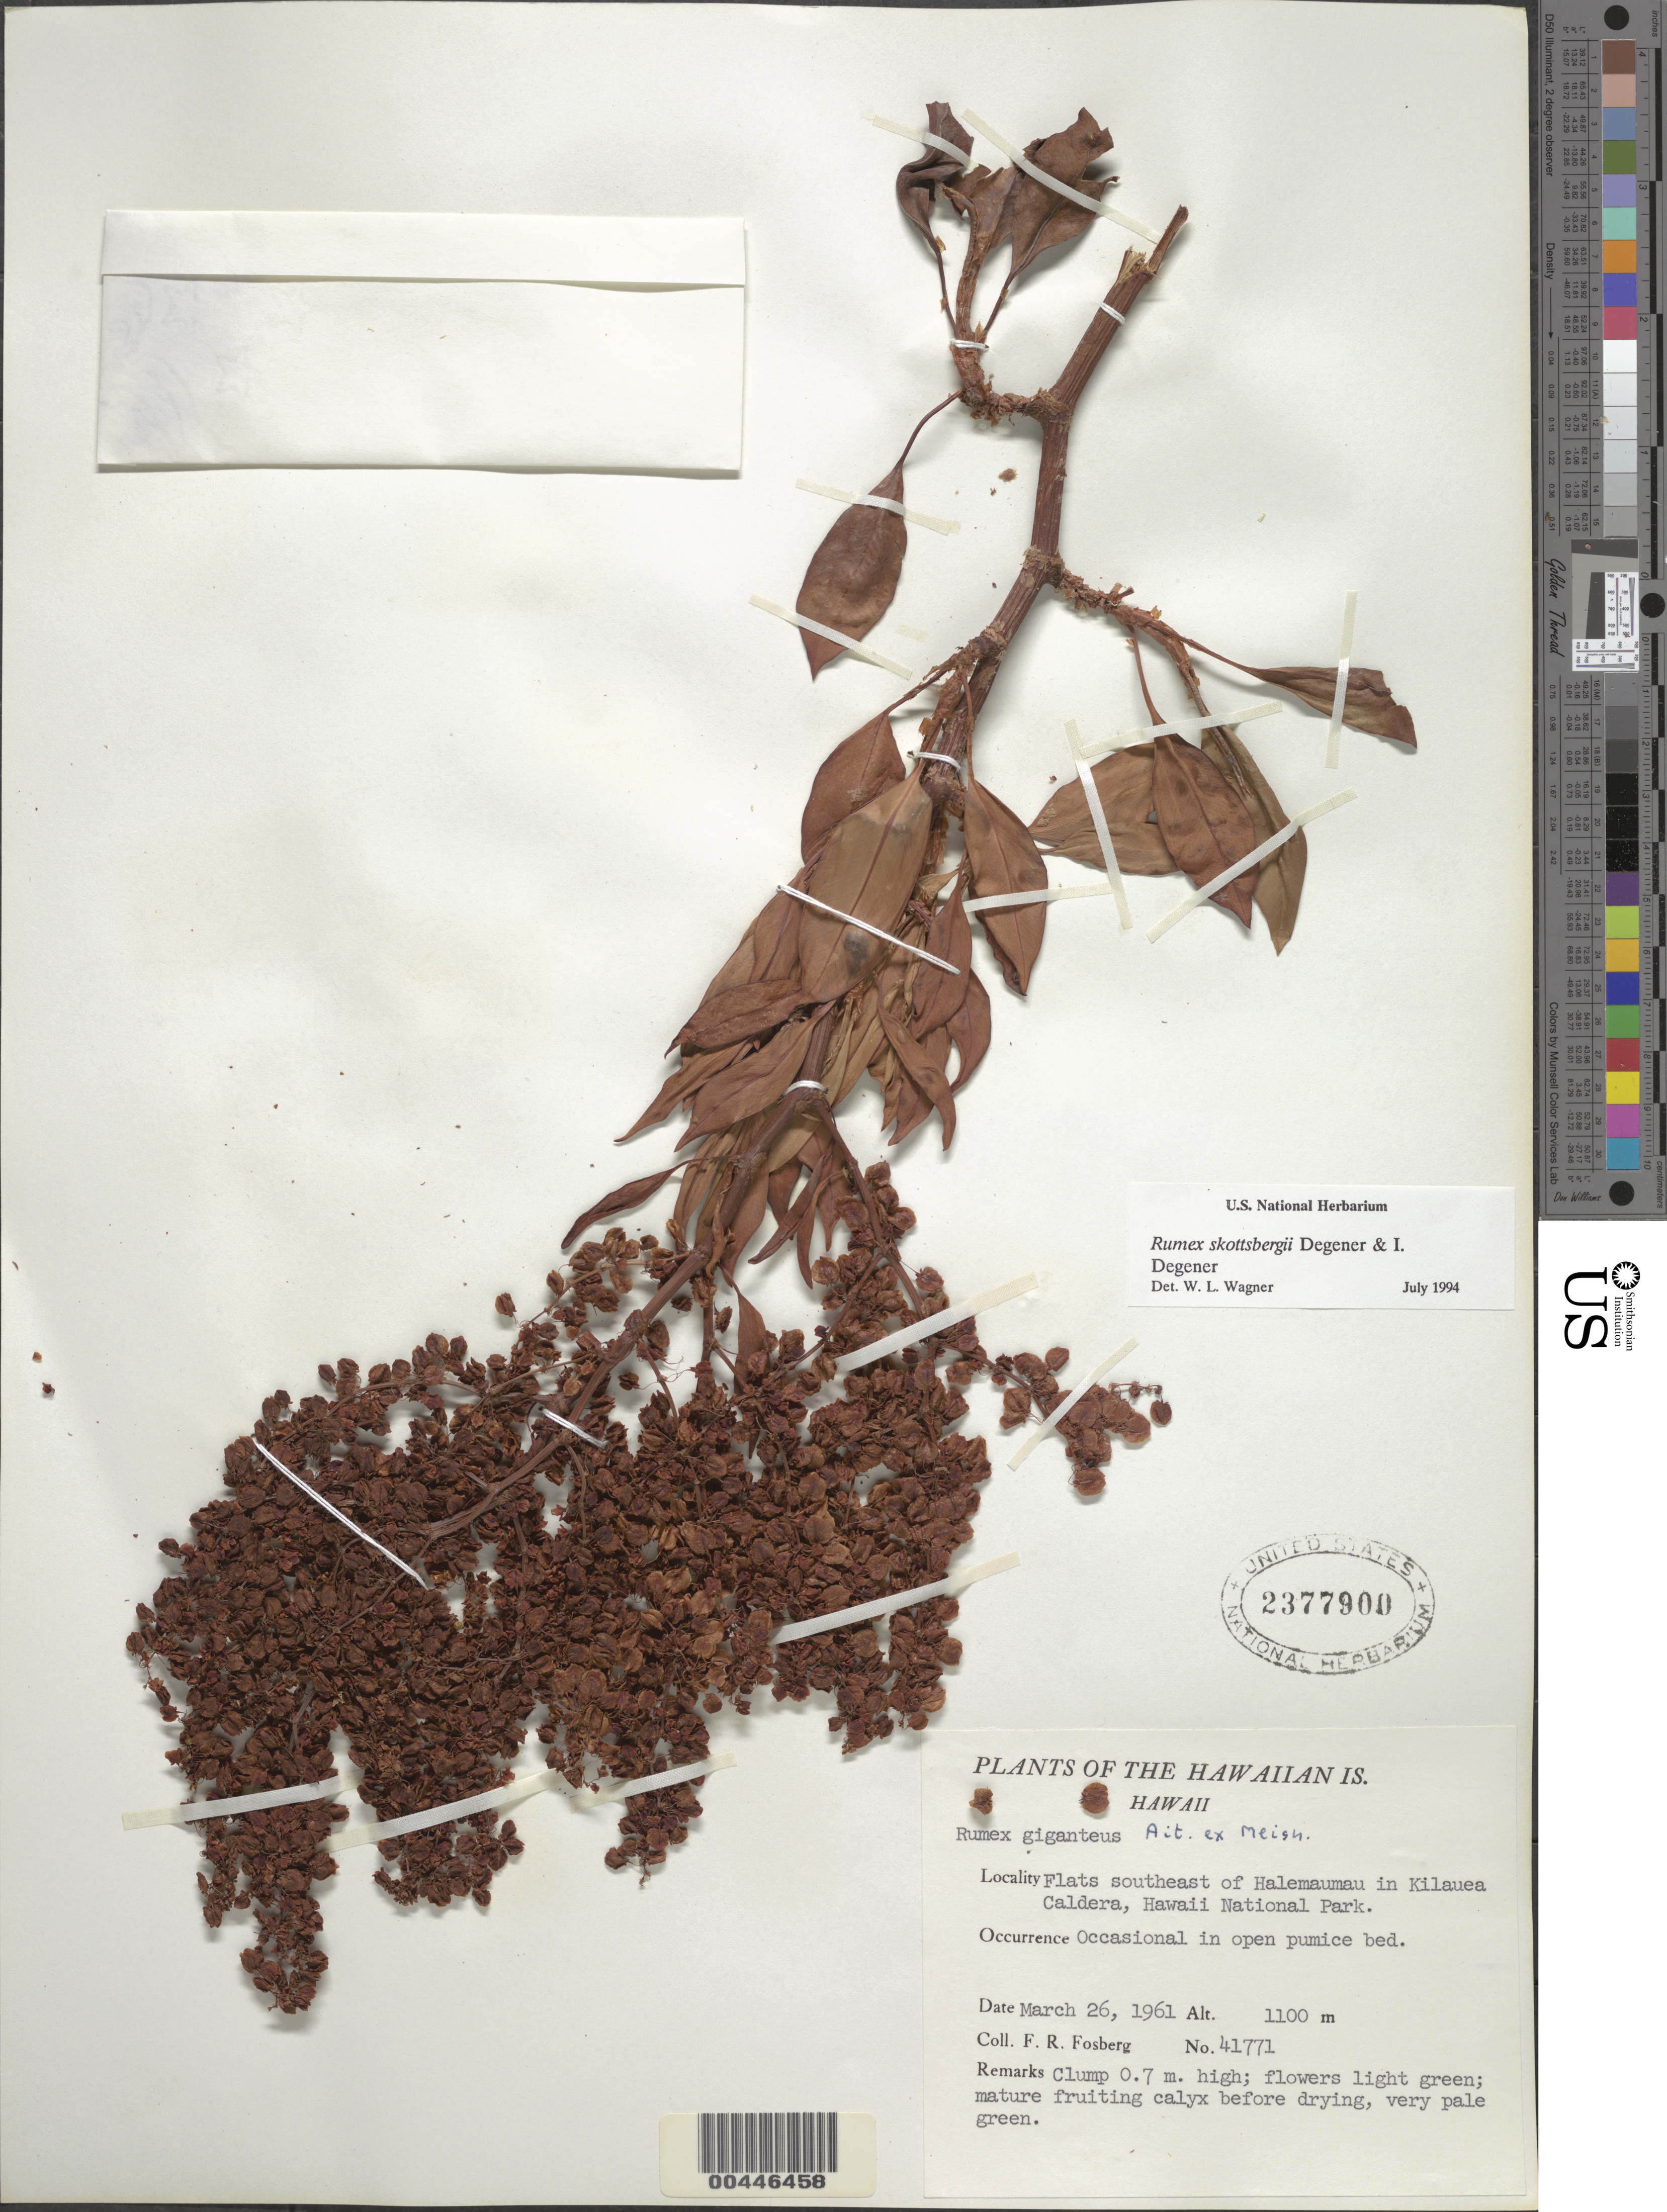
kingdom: Plantae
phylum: Tracheophyta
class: Magnoliopsida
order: Caryophyllales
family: Polygonaceae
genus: Rumex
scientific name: Rumex skottsbergii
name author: O. Deg. & I. Deg.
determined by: Wagner, W. L., (BOT), Smithsonian Institution - National Museum of Natural History (UNITED STATES)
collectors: F. R. Fosberg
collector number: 41771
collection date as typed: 26 Mar 1961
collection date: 1961-03-26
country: United States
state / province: Hawaii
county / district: Hawaii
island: Hawaii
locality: Flats SE of Halemaumau in Kilauea Caldera, Hawaii Volcanoes National Park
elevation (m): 1100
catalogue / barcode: US 2377900